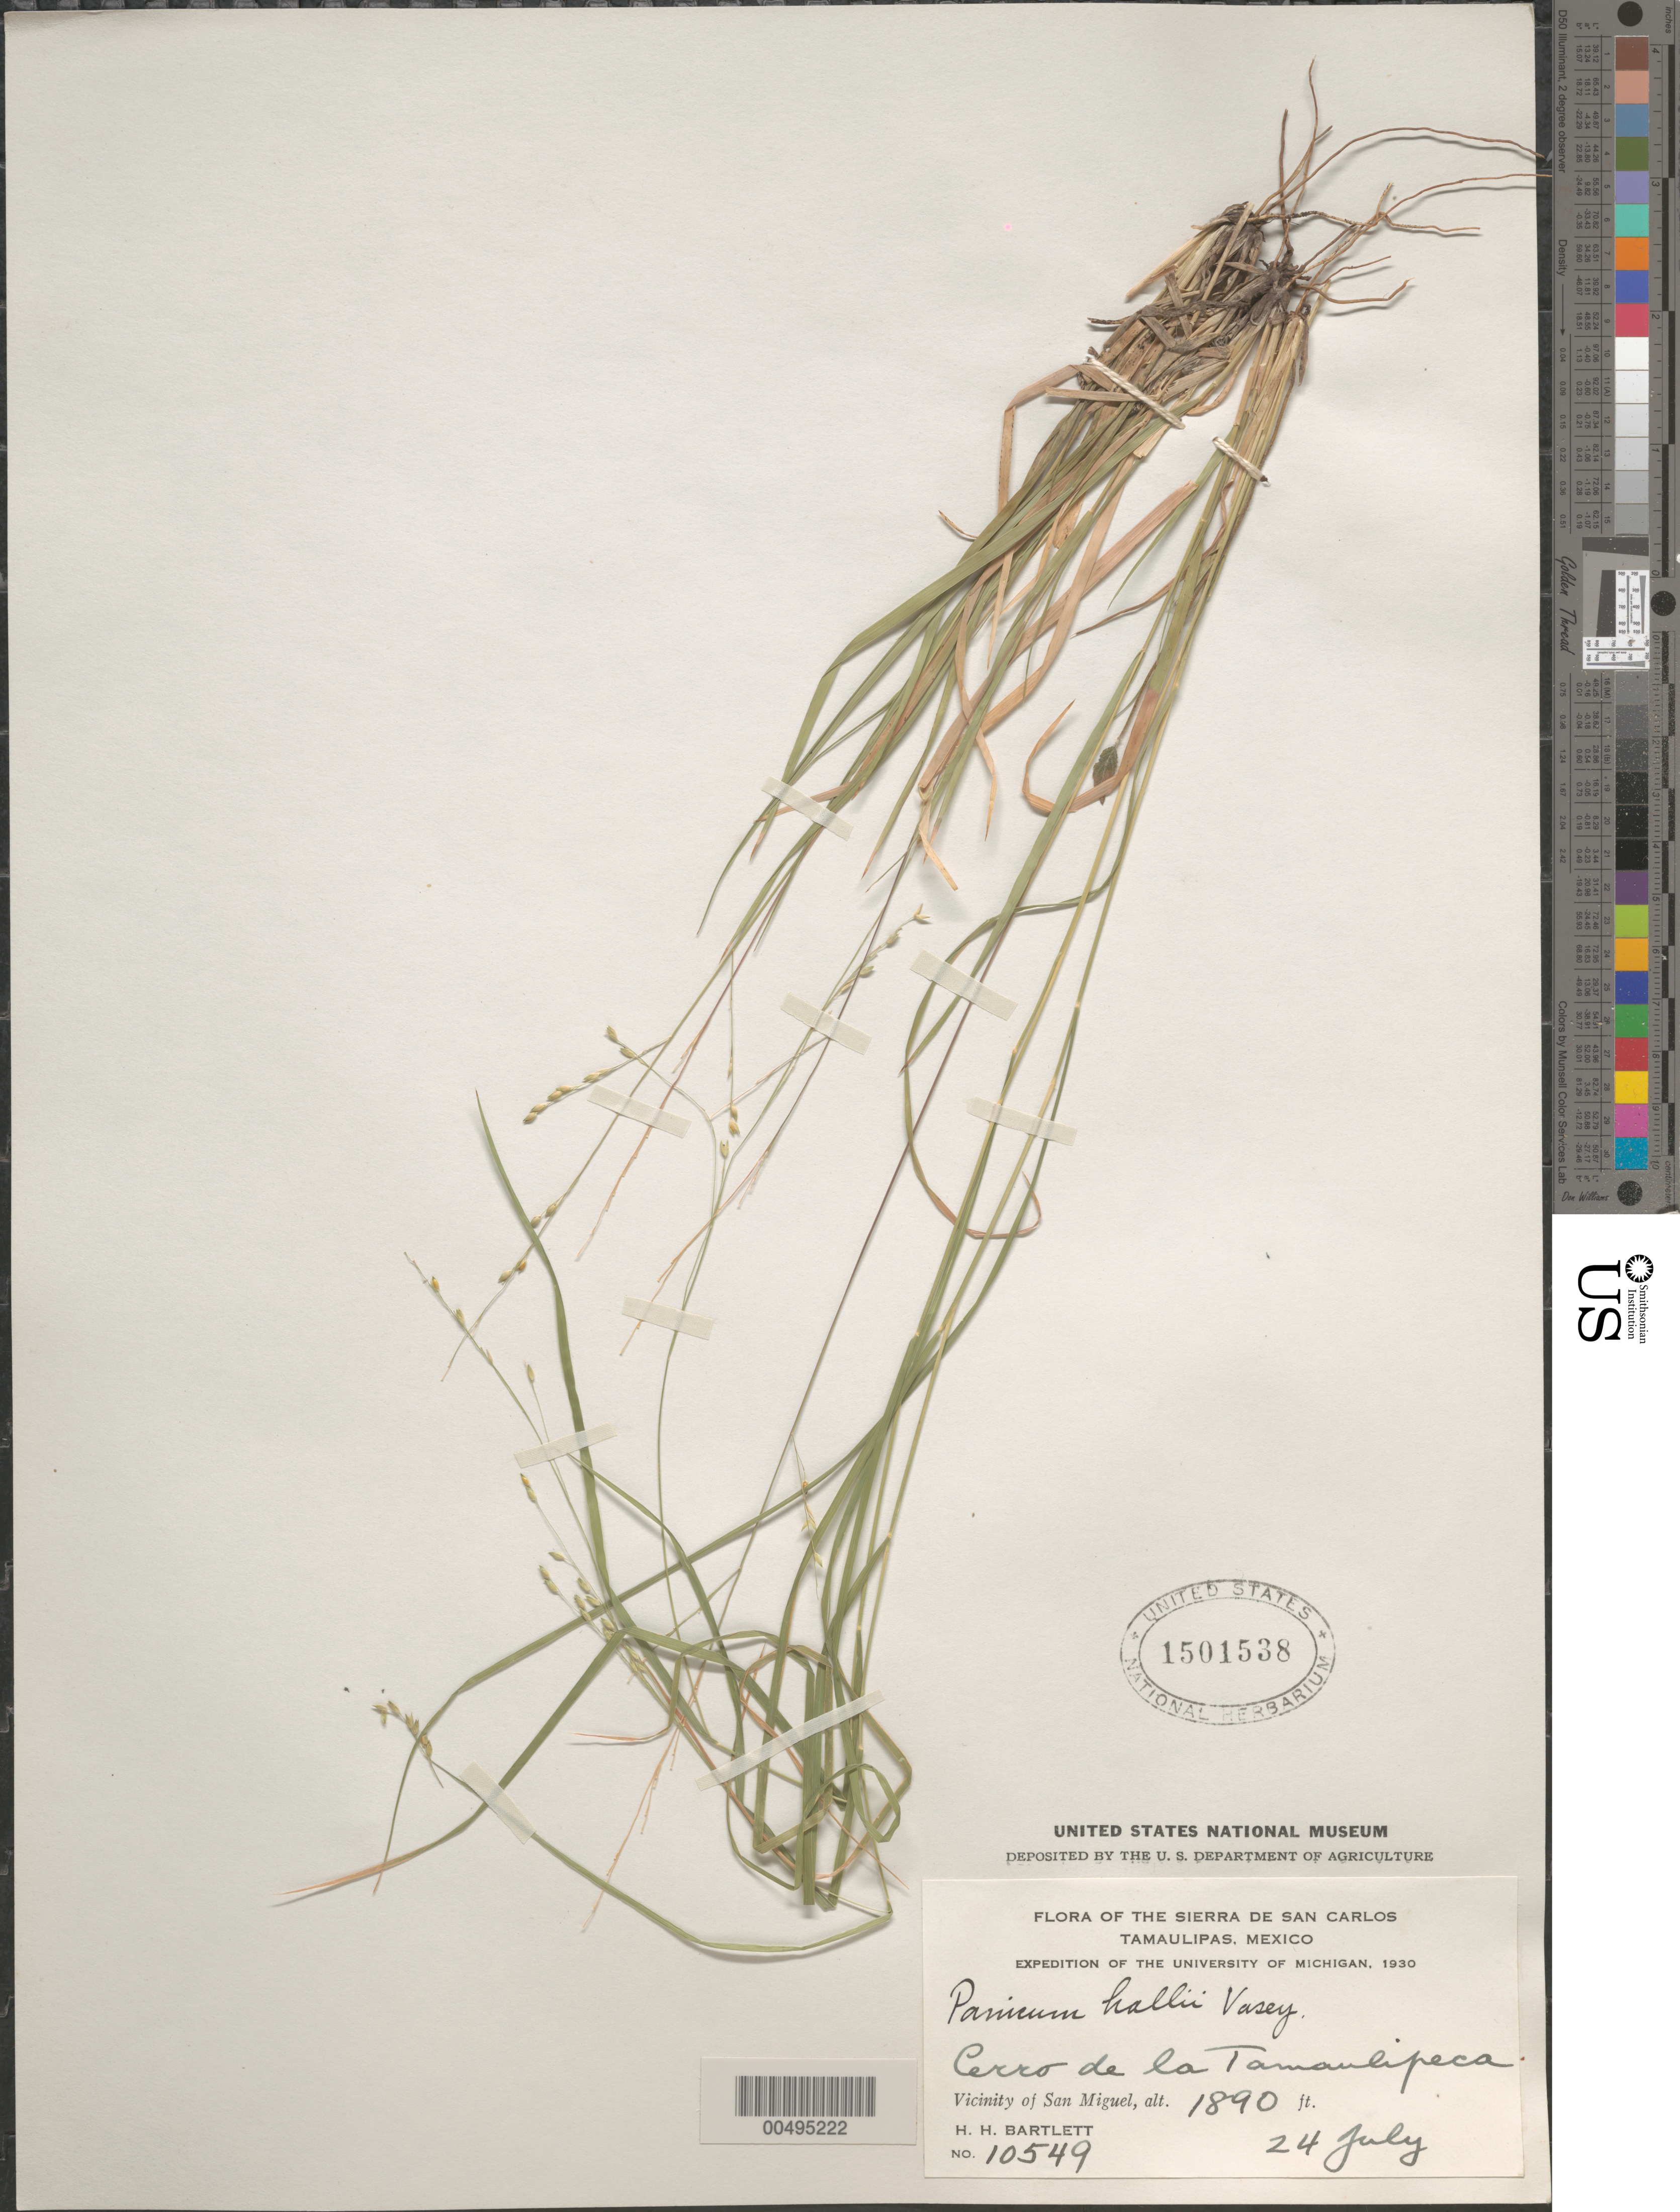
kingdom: Plantae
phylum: Tracheophyta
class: Liliopsida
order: Poales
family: Poaceae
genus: Panicum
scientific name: Panicum hallii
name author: Vasey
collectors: H. H. Bartlett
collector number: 10549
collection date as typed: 24 Jul 1930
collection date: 1930-07-24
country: Mexico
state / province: Tamaulipas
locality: Sierra de San Carlos, Cerro de la Tamaulipeca, vicinity of San Miguel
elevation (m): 576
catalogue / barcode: US 1501538